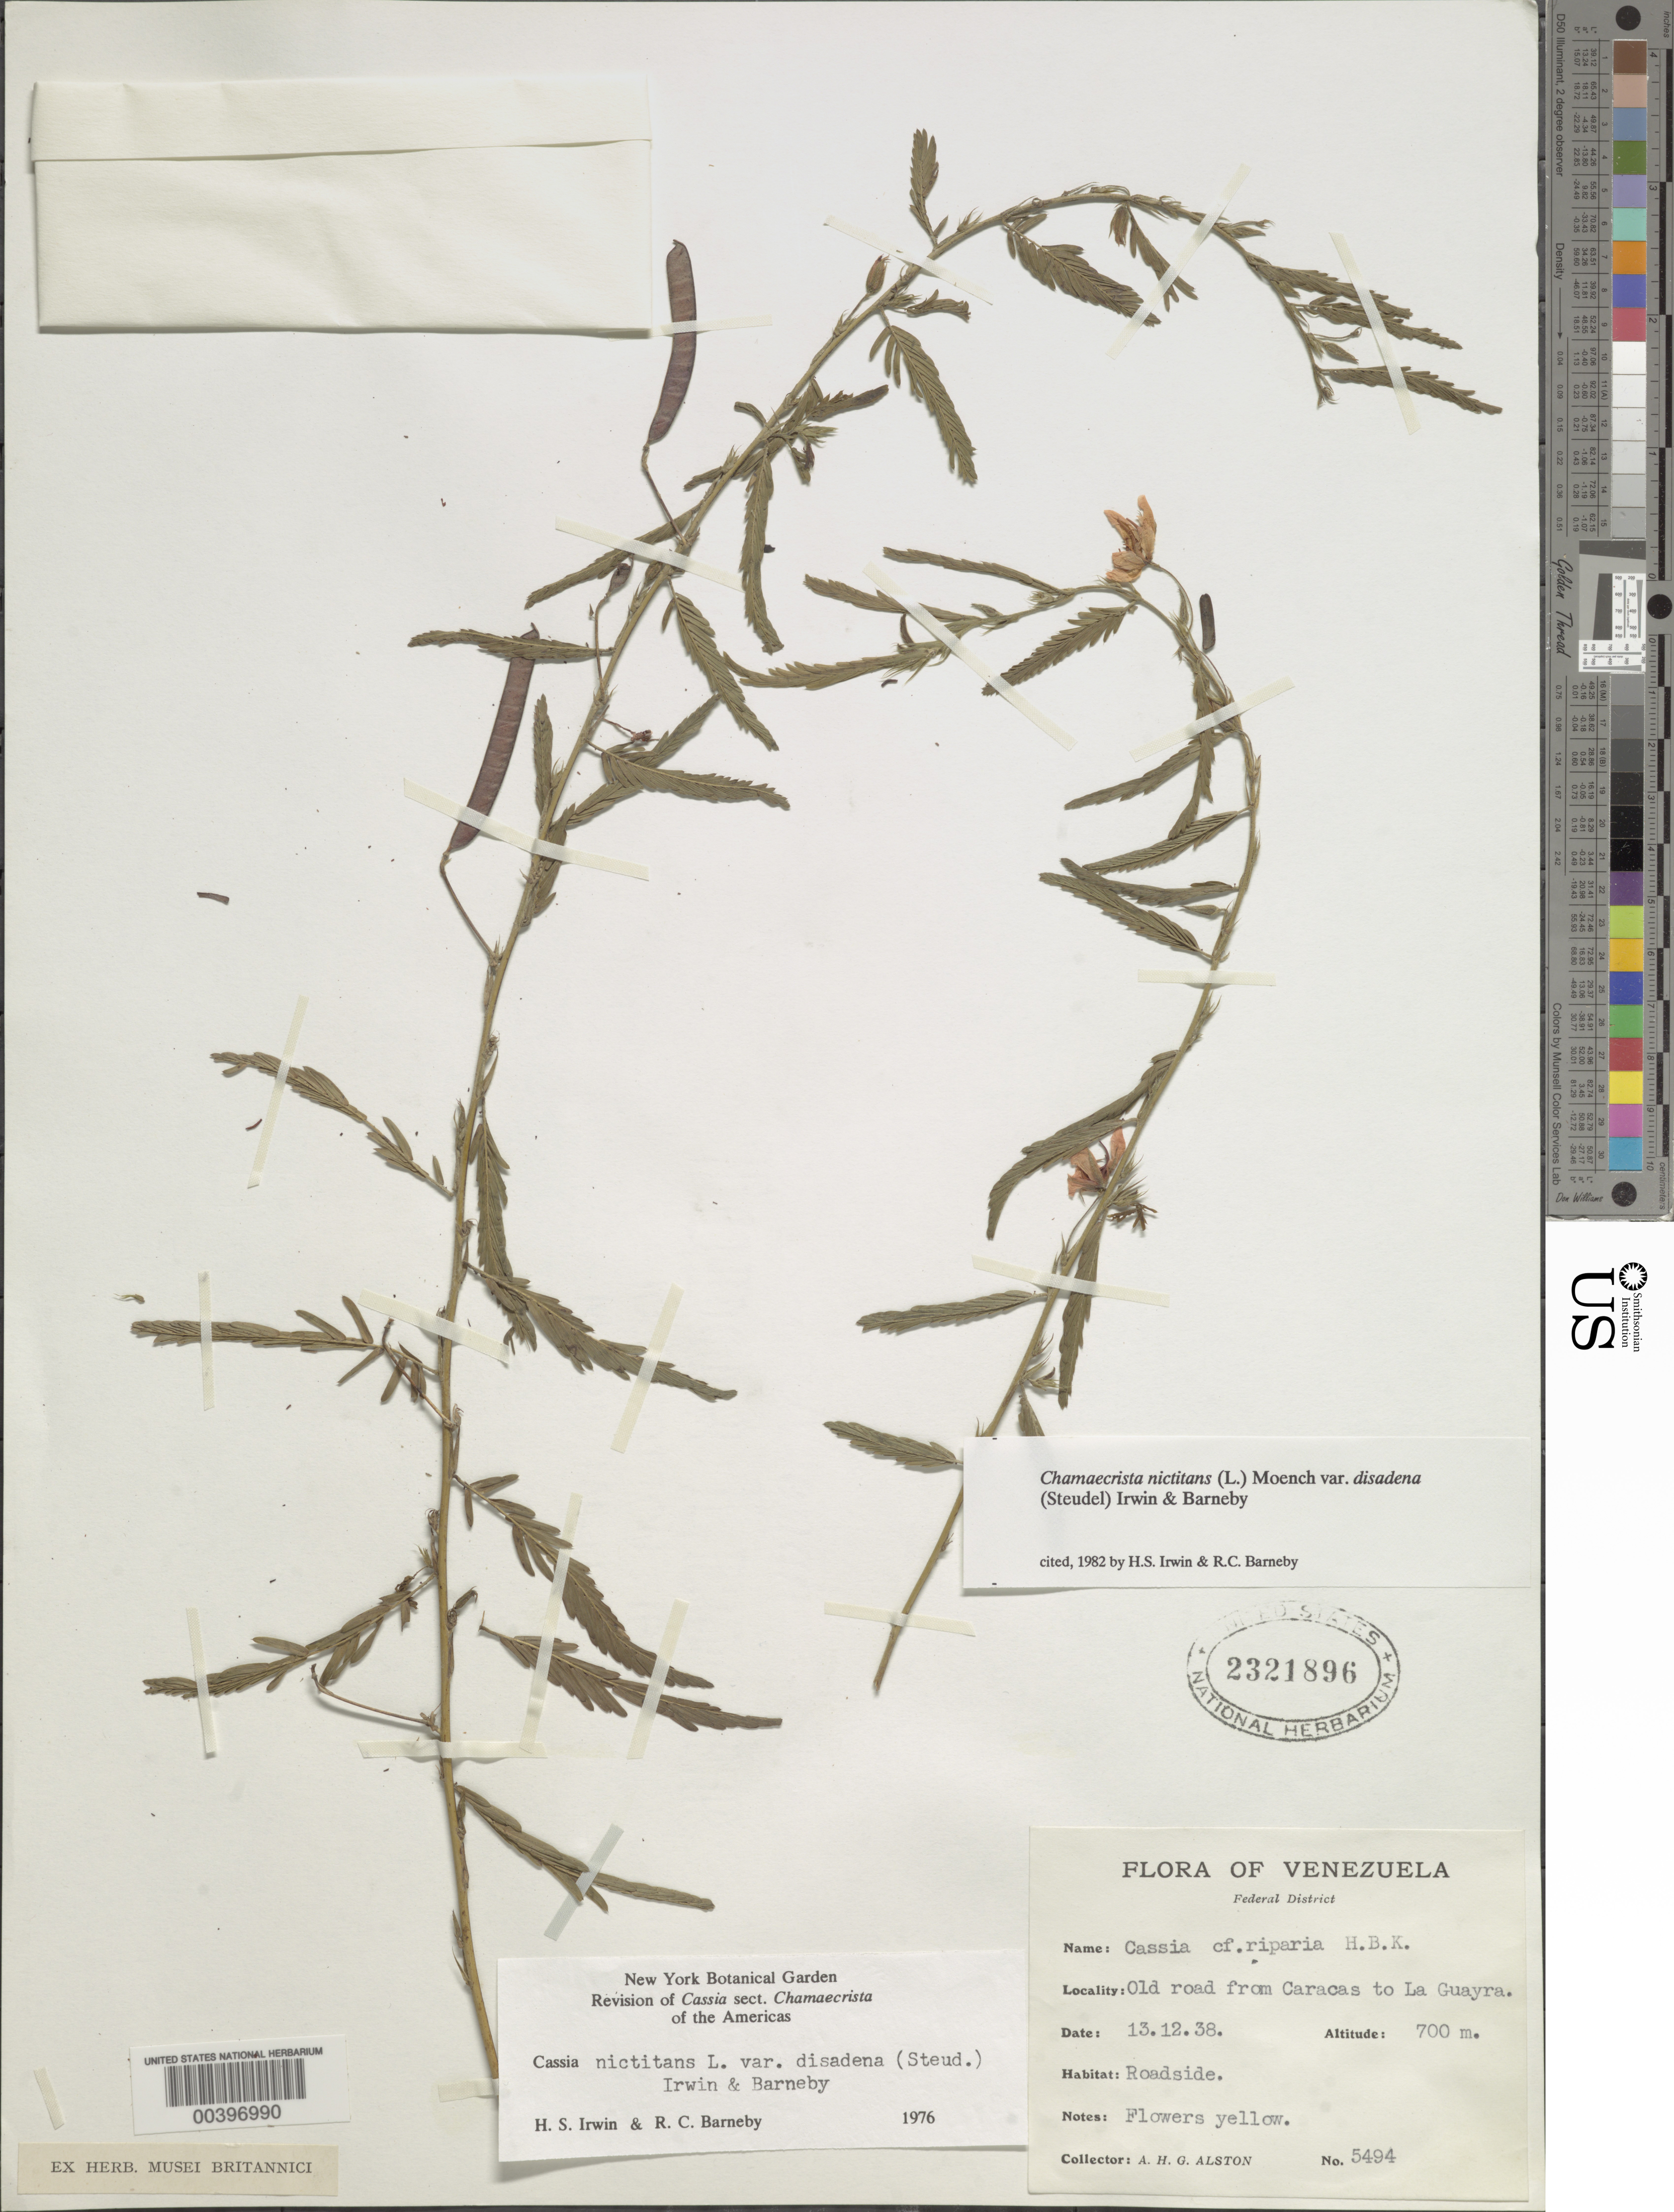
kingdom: Plantae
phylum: Tracheophyta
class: Magnoliopsida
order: Fabales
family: Fabaceae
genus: Chamaecrista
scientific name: Chamaecrista nictitans var. disadena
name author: (Steud.) H.S. Irwin & Barneby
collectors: A. H. Alston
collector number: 5494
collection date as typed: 13 Dec 1938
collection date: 1938-12-13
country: Venezuela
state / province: Distrito Federal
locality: Old road from caracas to la guayra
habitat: Roadside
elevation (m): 700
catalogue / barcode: US 2321896